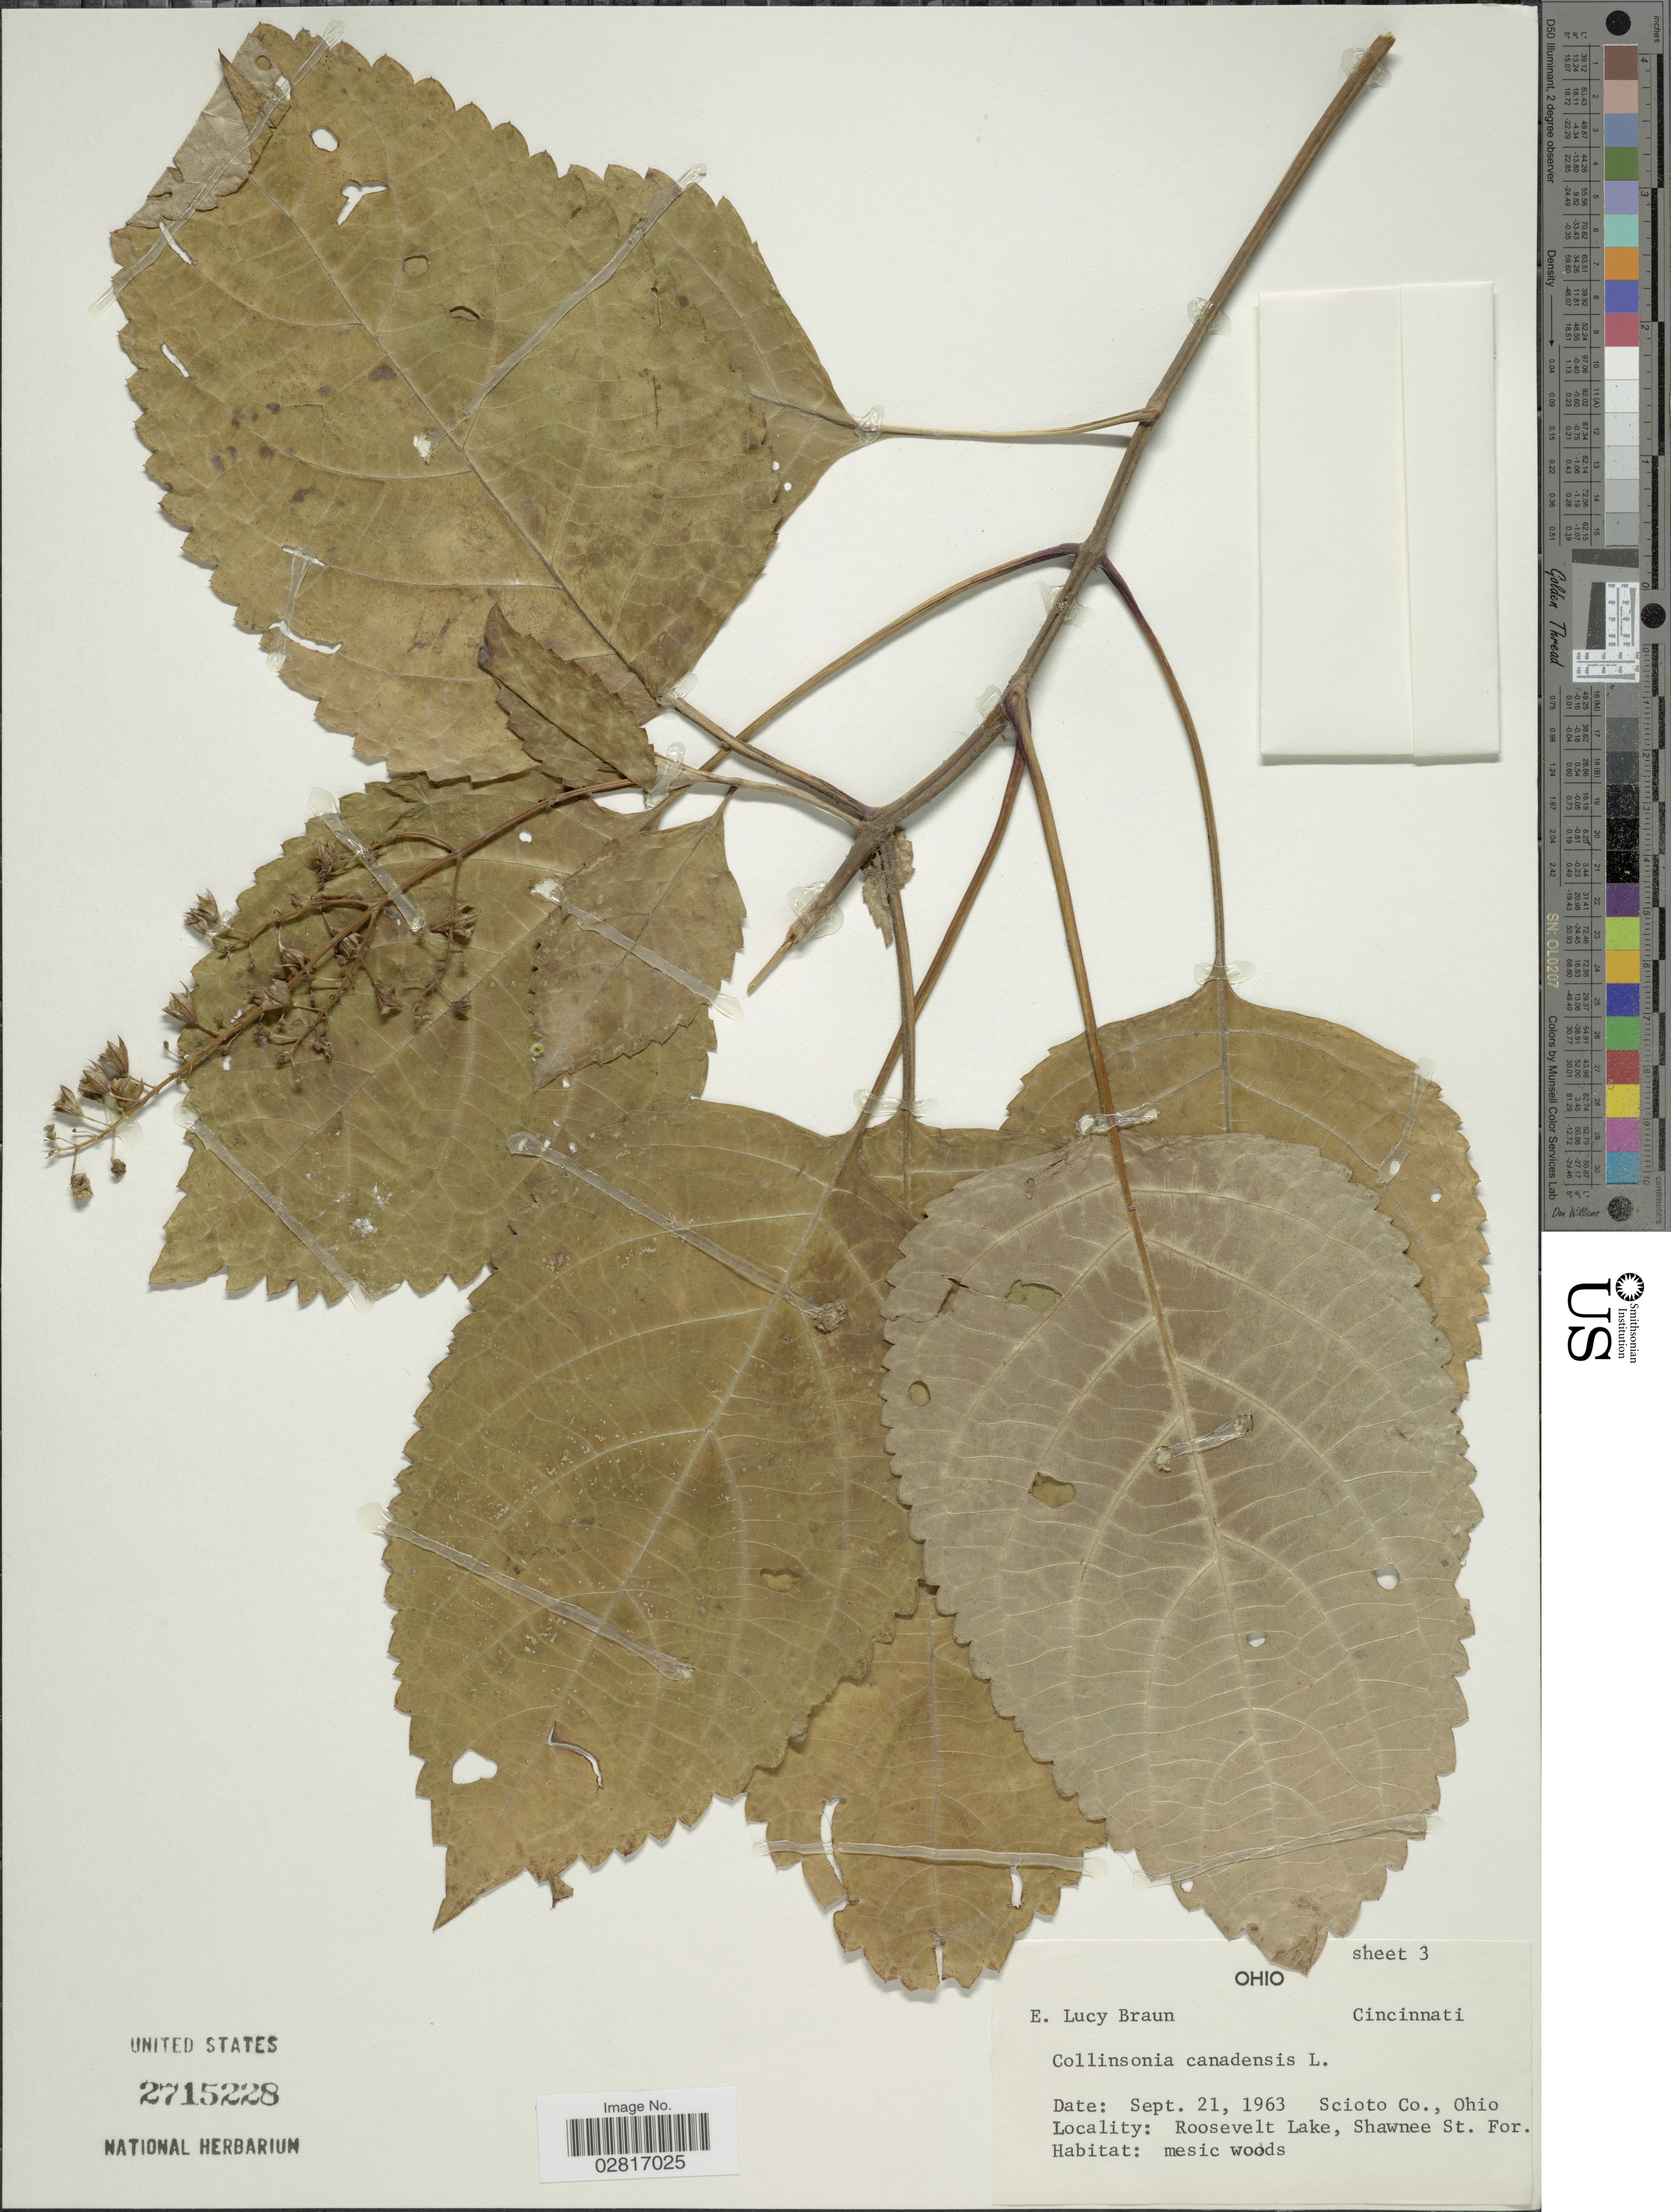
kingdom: Plantae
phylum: Tracheophyta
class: Magnoliopsida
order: Lamiales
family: Lamiaceae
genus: Collinsonia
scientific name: Collinsonia canadensis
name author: L.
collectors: E. L. Braun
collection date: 1963-09-21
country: United States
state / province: Ohio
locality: Cincinnati, Scioto Co., Roosevelt Lake, Shawnee St. For.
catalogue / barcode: US 2715228